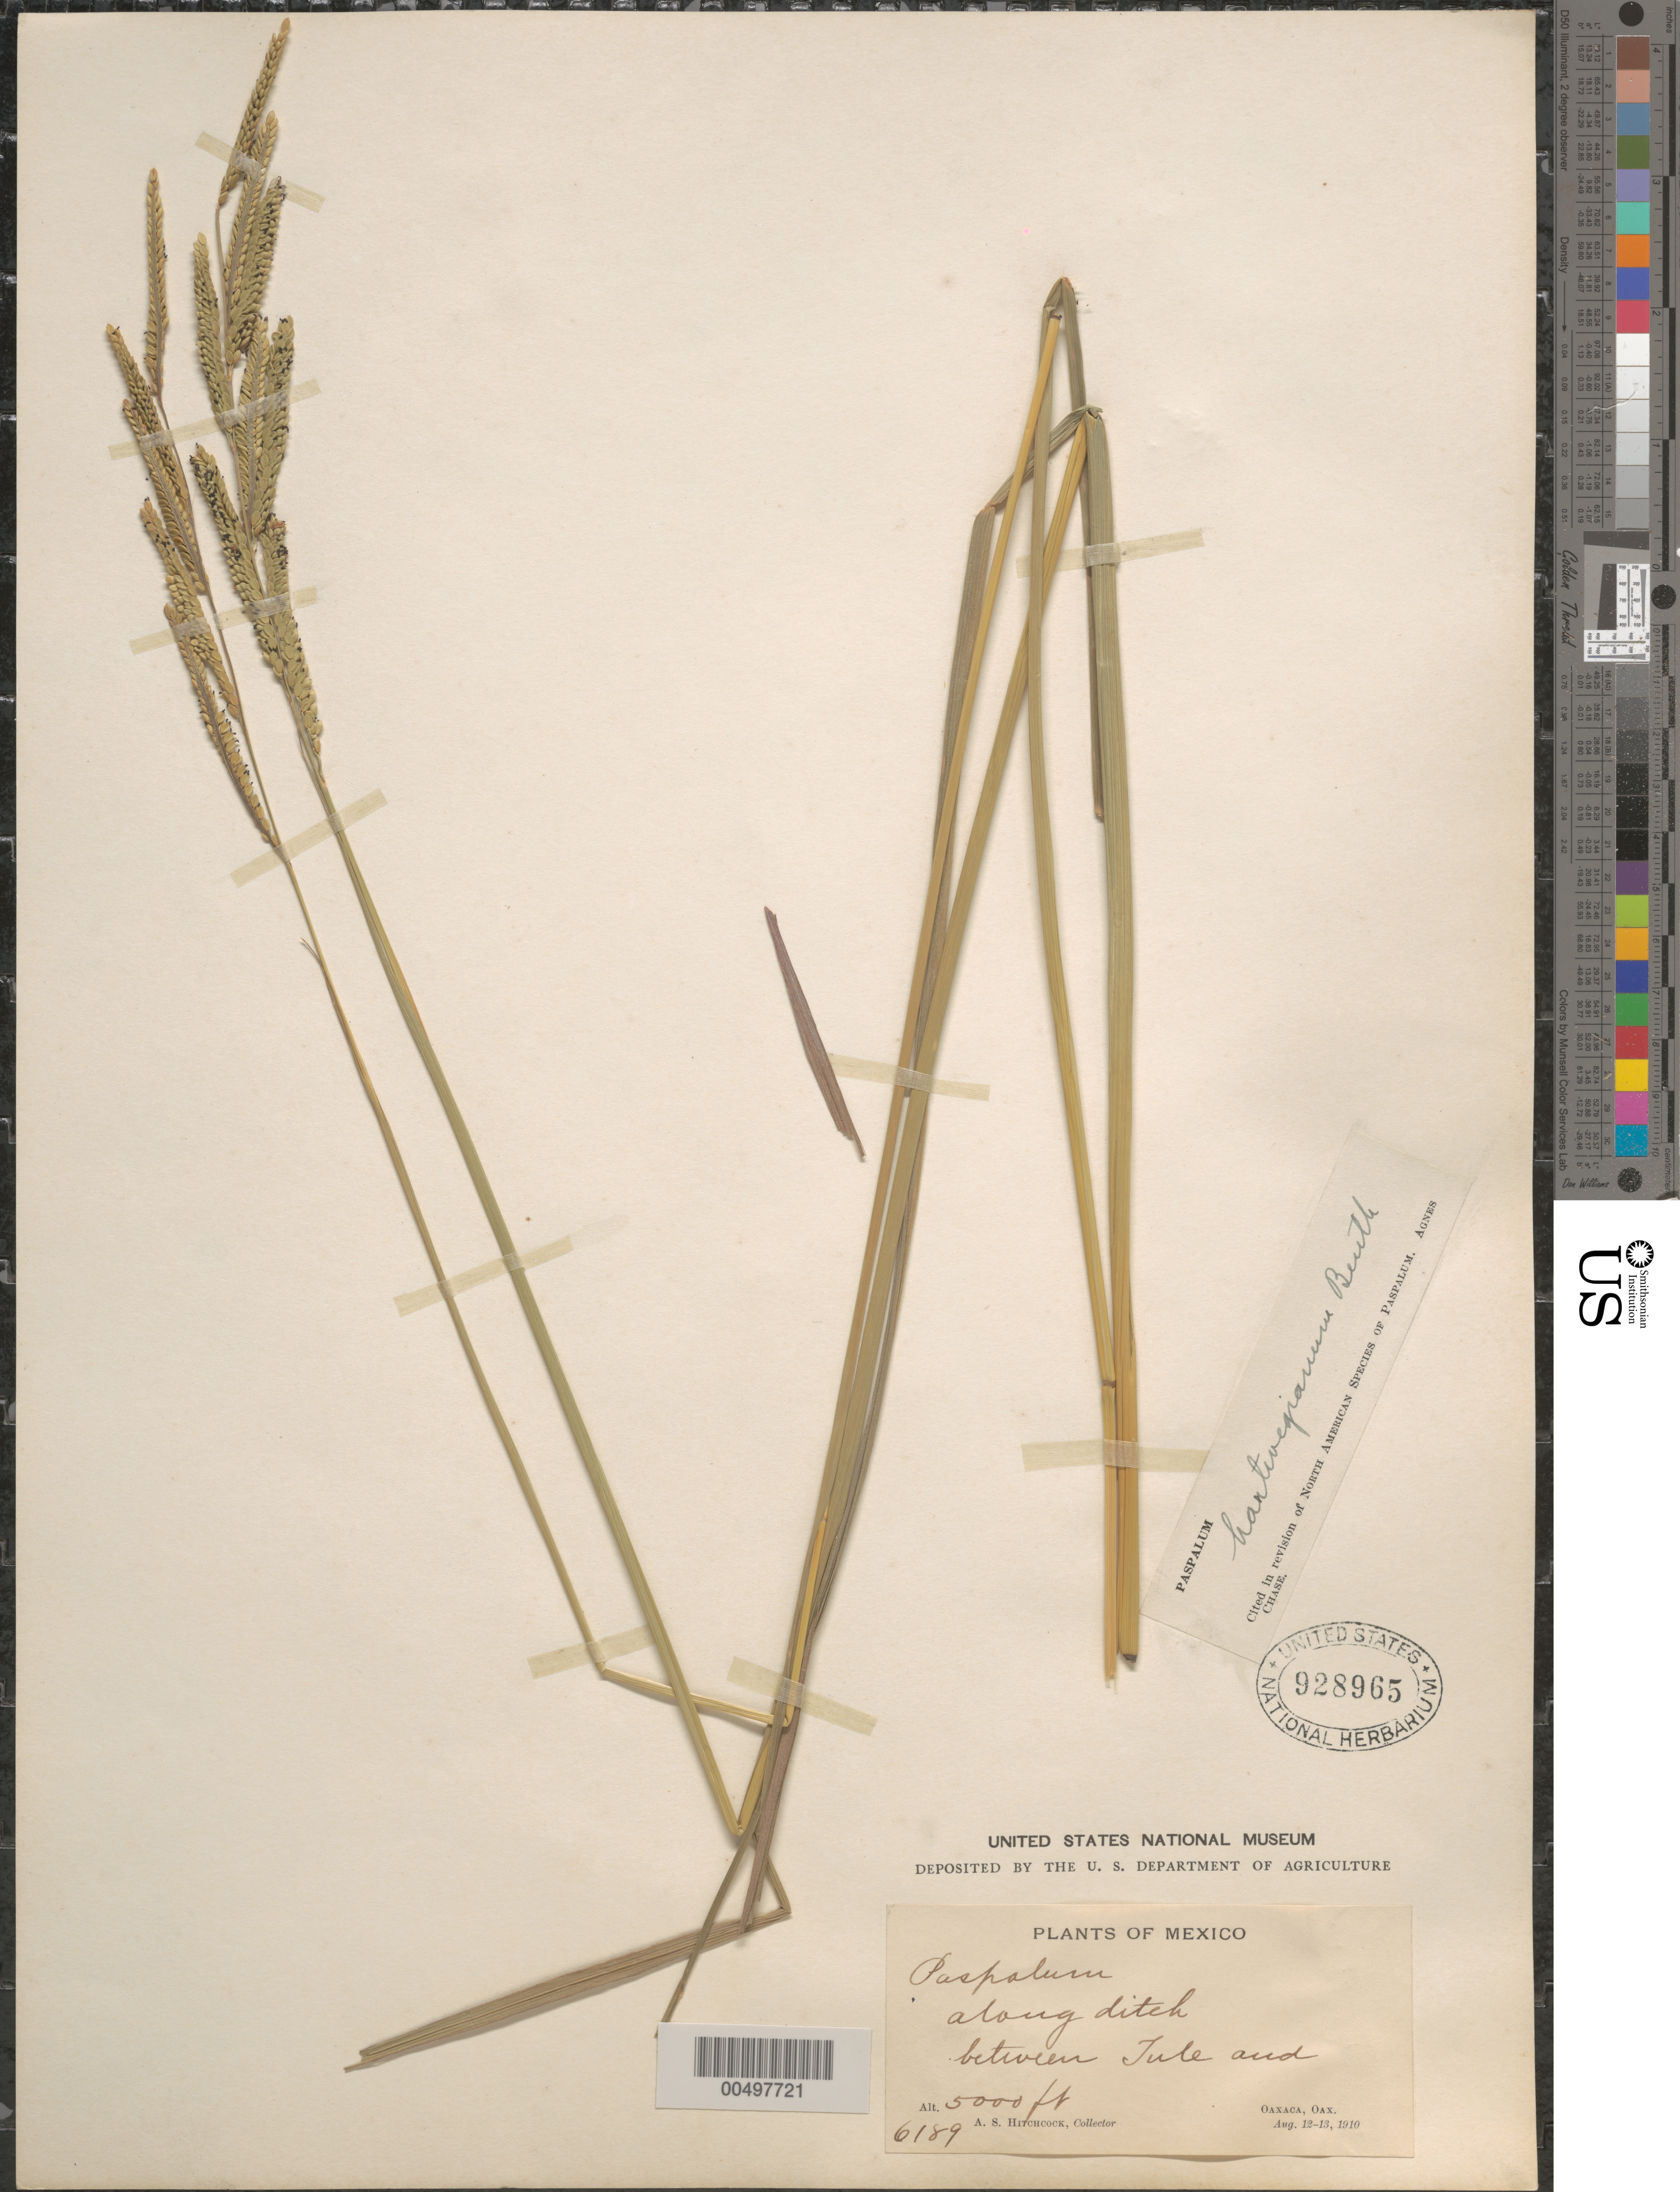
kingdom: Plantae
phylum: Tracheophyta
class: Liliopsida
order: Poales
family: Poaceae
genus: Paspalum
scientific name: Paspalum hartwegianum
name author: E. Fourn.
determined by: Chase, [M.] Agnes, (US)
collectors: A. S. Hitchcock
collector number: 6189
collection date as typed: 12 Aug 1910 to 13 Aug 1910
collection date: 1910-08-12/1910-08-13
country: Mexico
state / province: Oaxaca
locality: Between Tule & Oaxaca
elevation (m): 1524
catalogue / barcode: US 928965